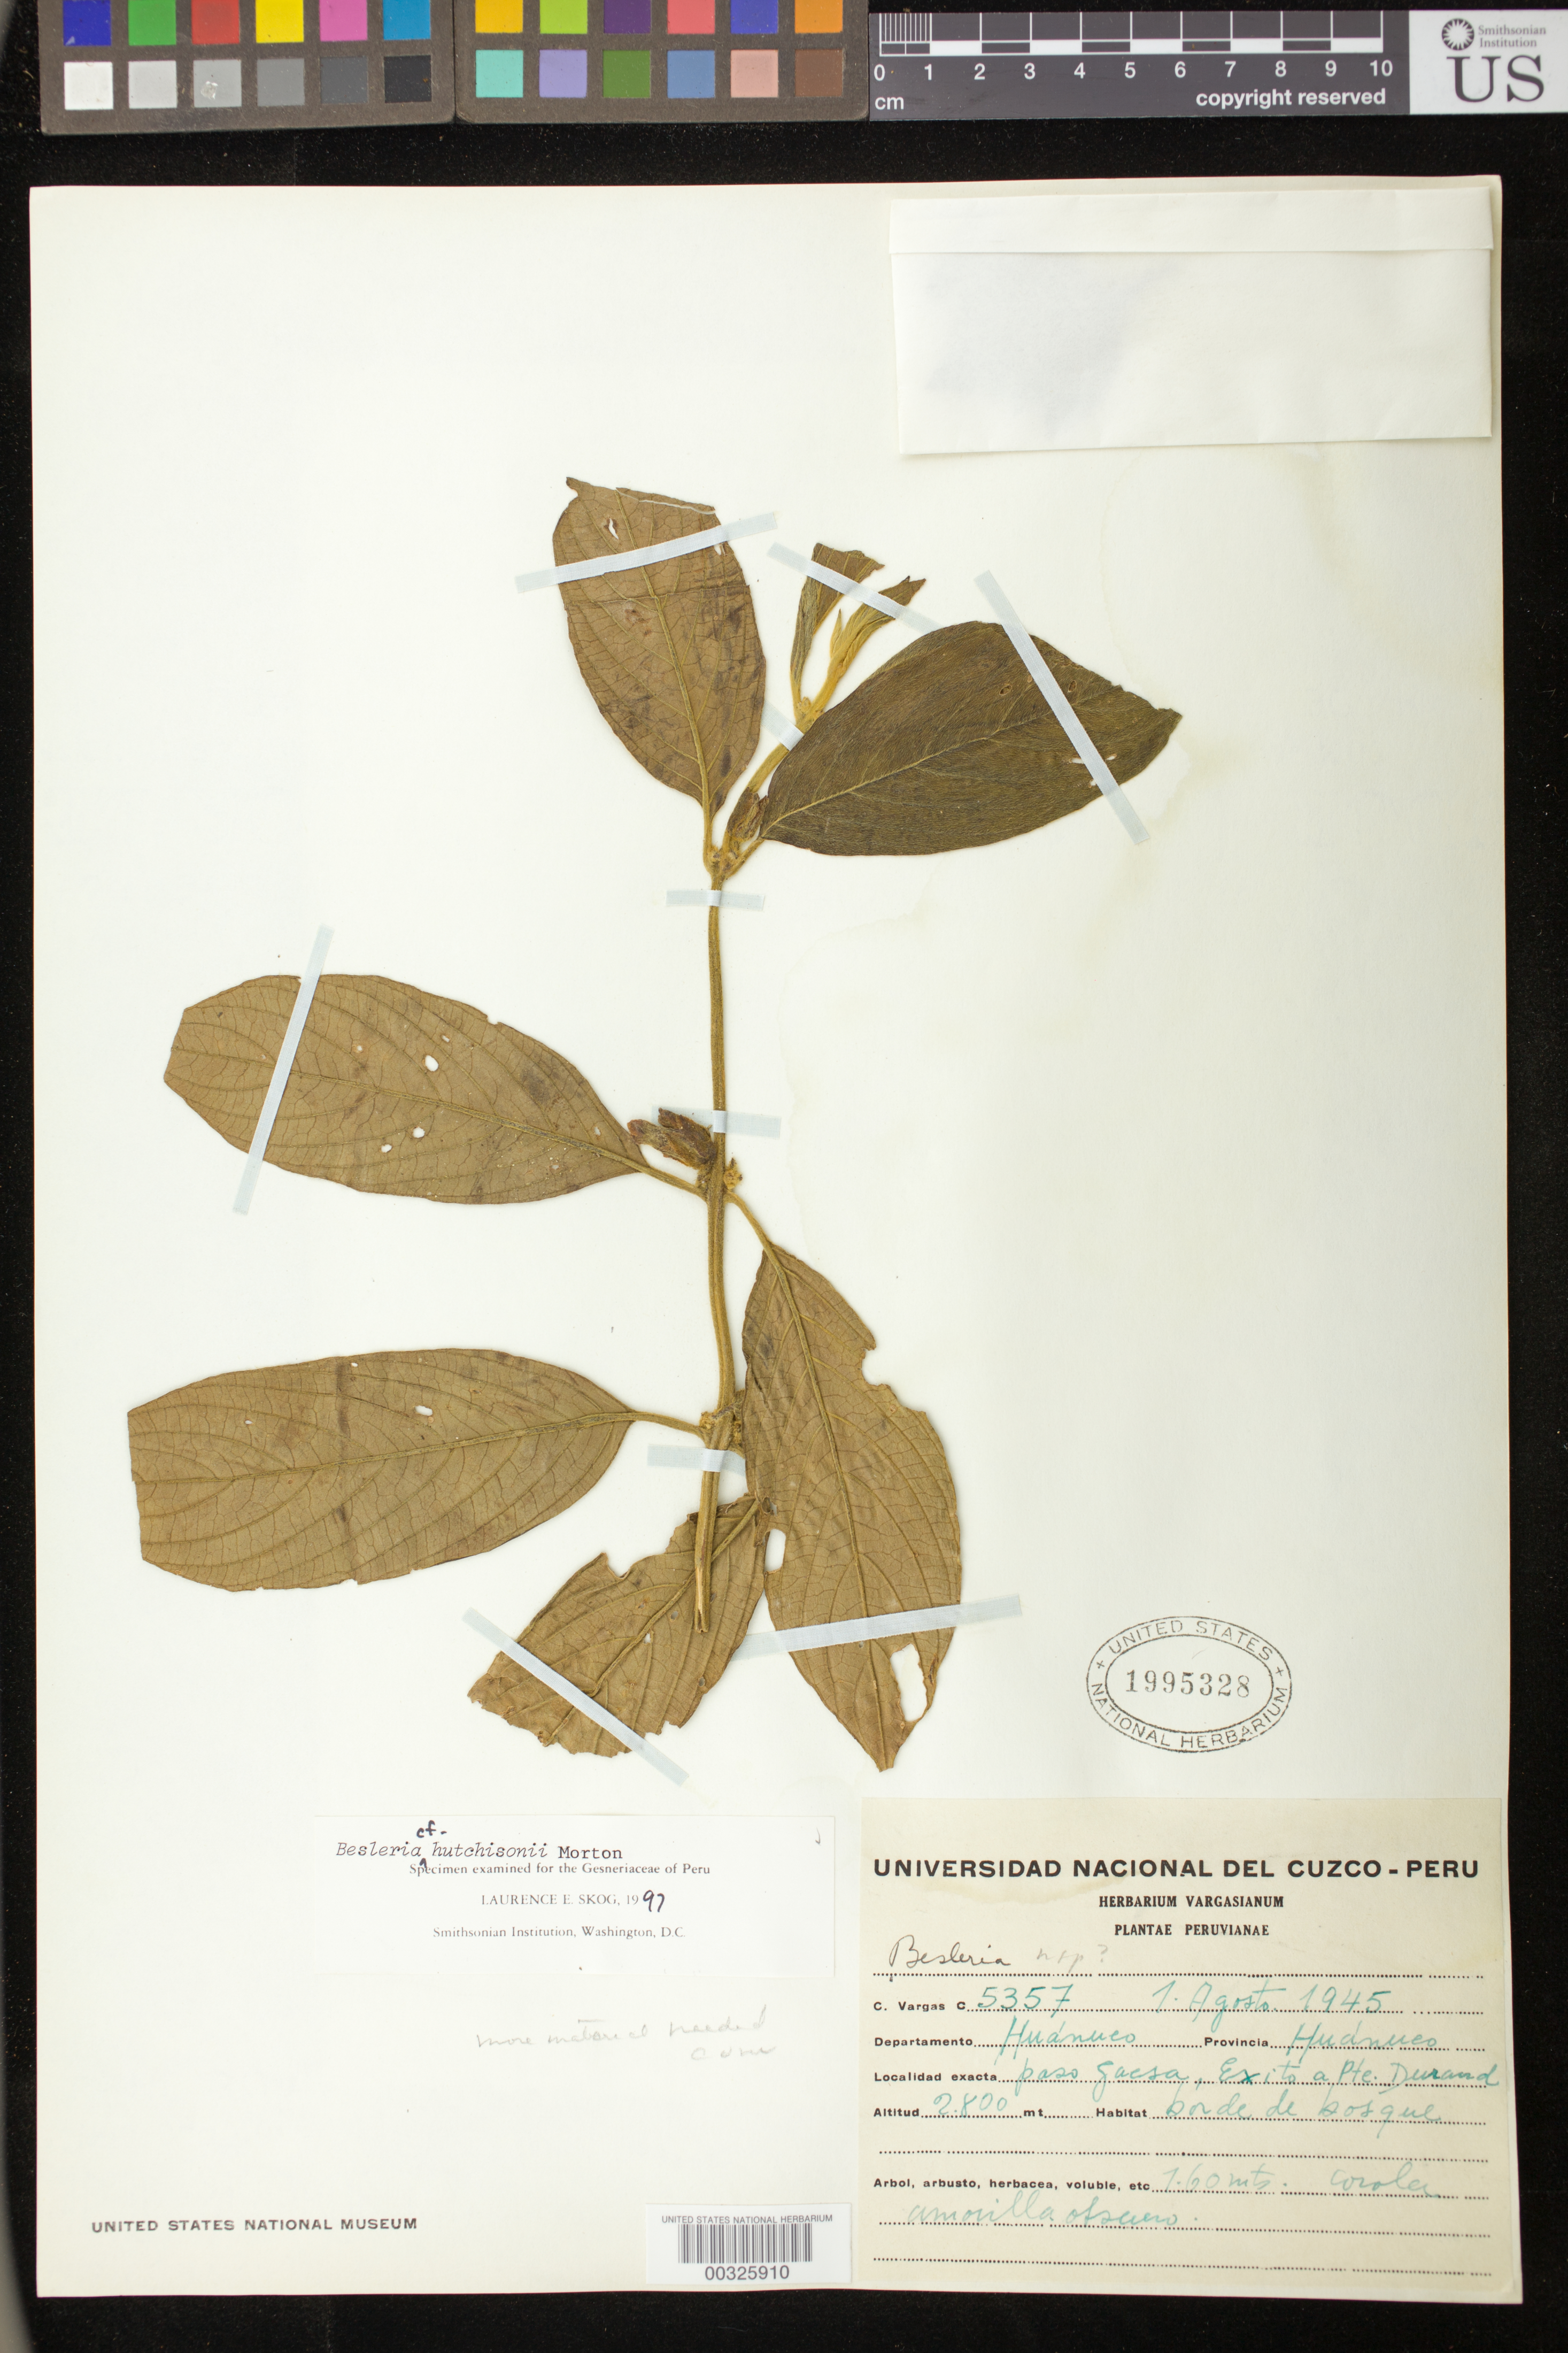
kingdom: Plantae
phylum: Tracheophyta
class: Magnoliopsida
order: Lamiales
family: Gesneriaceae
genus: Besleria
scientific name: Besleria hutchisonii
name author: C.V. Morton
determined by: Skog, Laurence E.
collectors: C. Vargas C.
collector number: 5357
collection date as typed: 07 Aug 1945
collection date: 1945-08-07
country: Peru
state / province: Huánuco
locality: Prov. Huánuco; Paso Gaesa, exito a Pte. Durand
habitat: Borde de bosque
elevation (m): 2800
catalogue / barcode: US 1995328